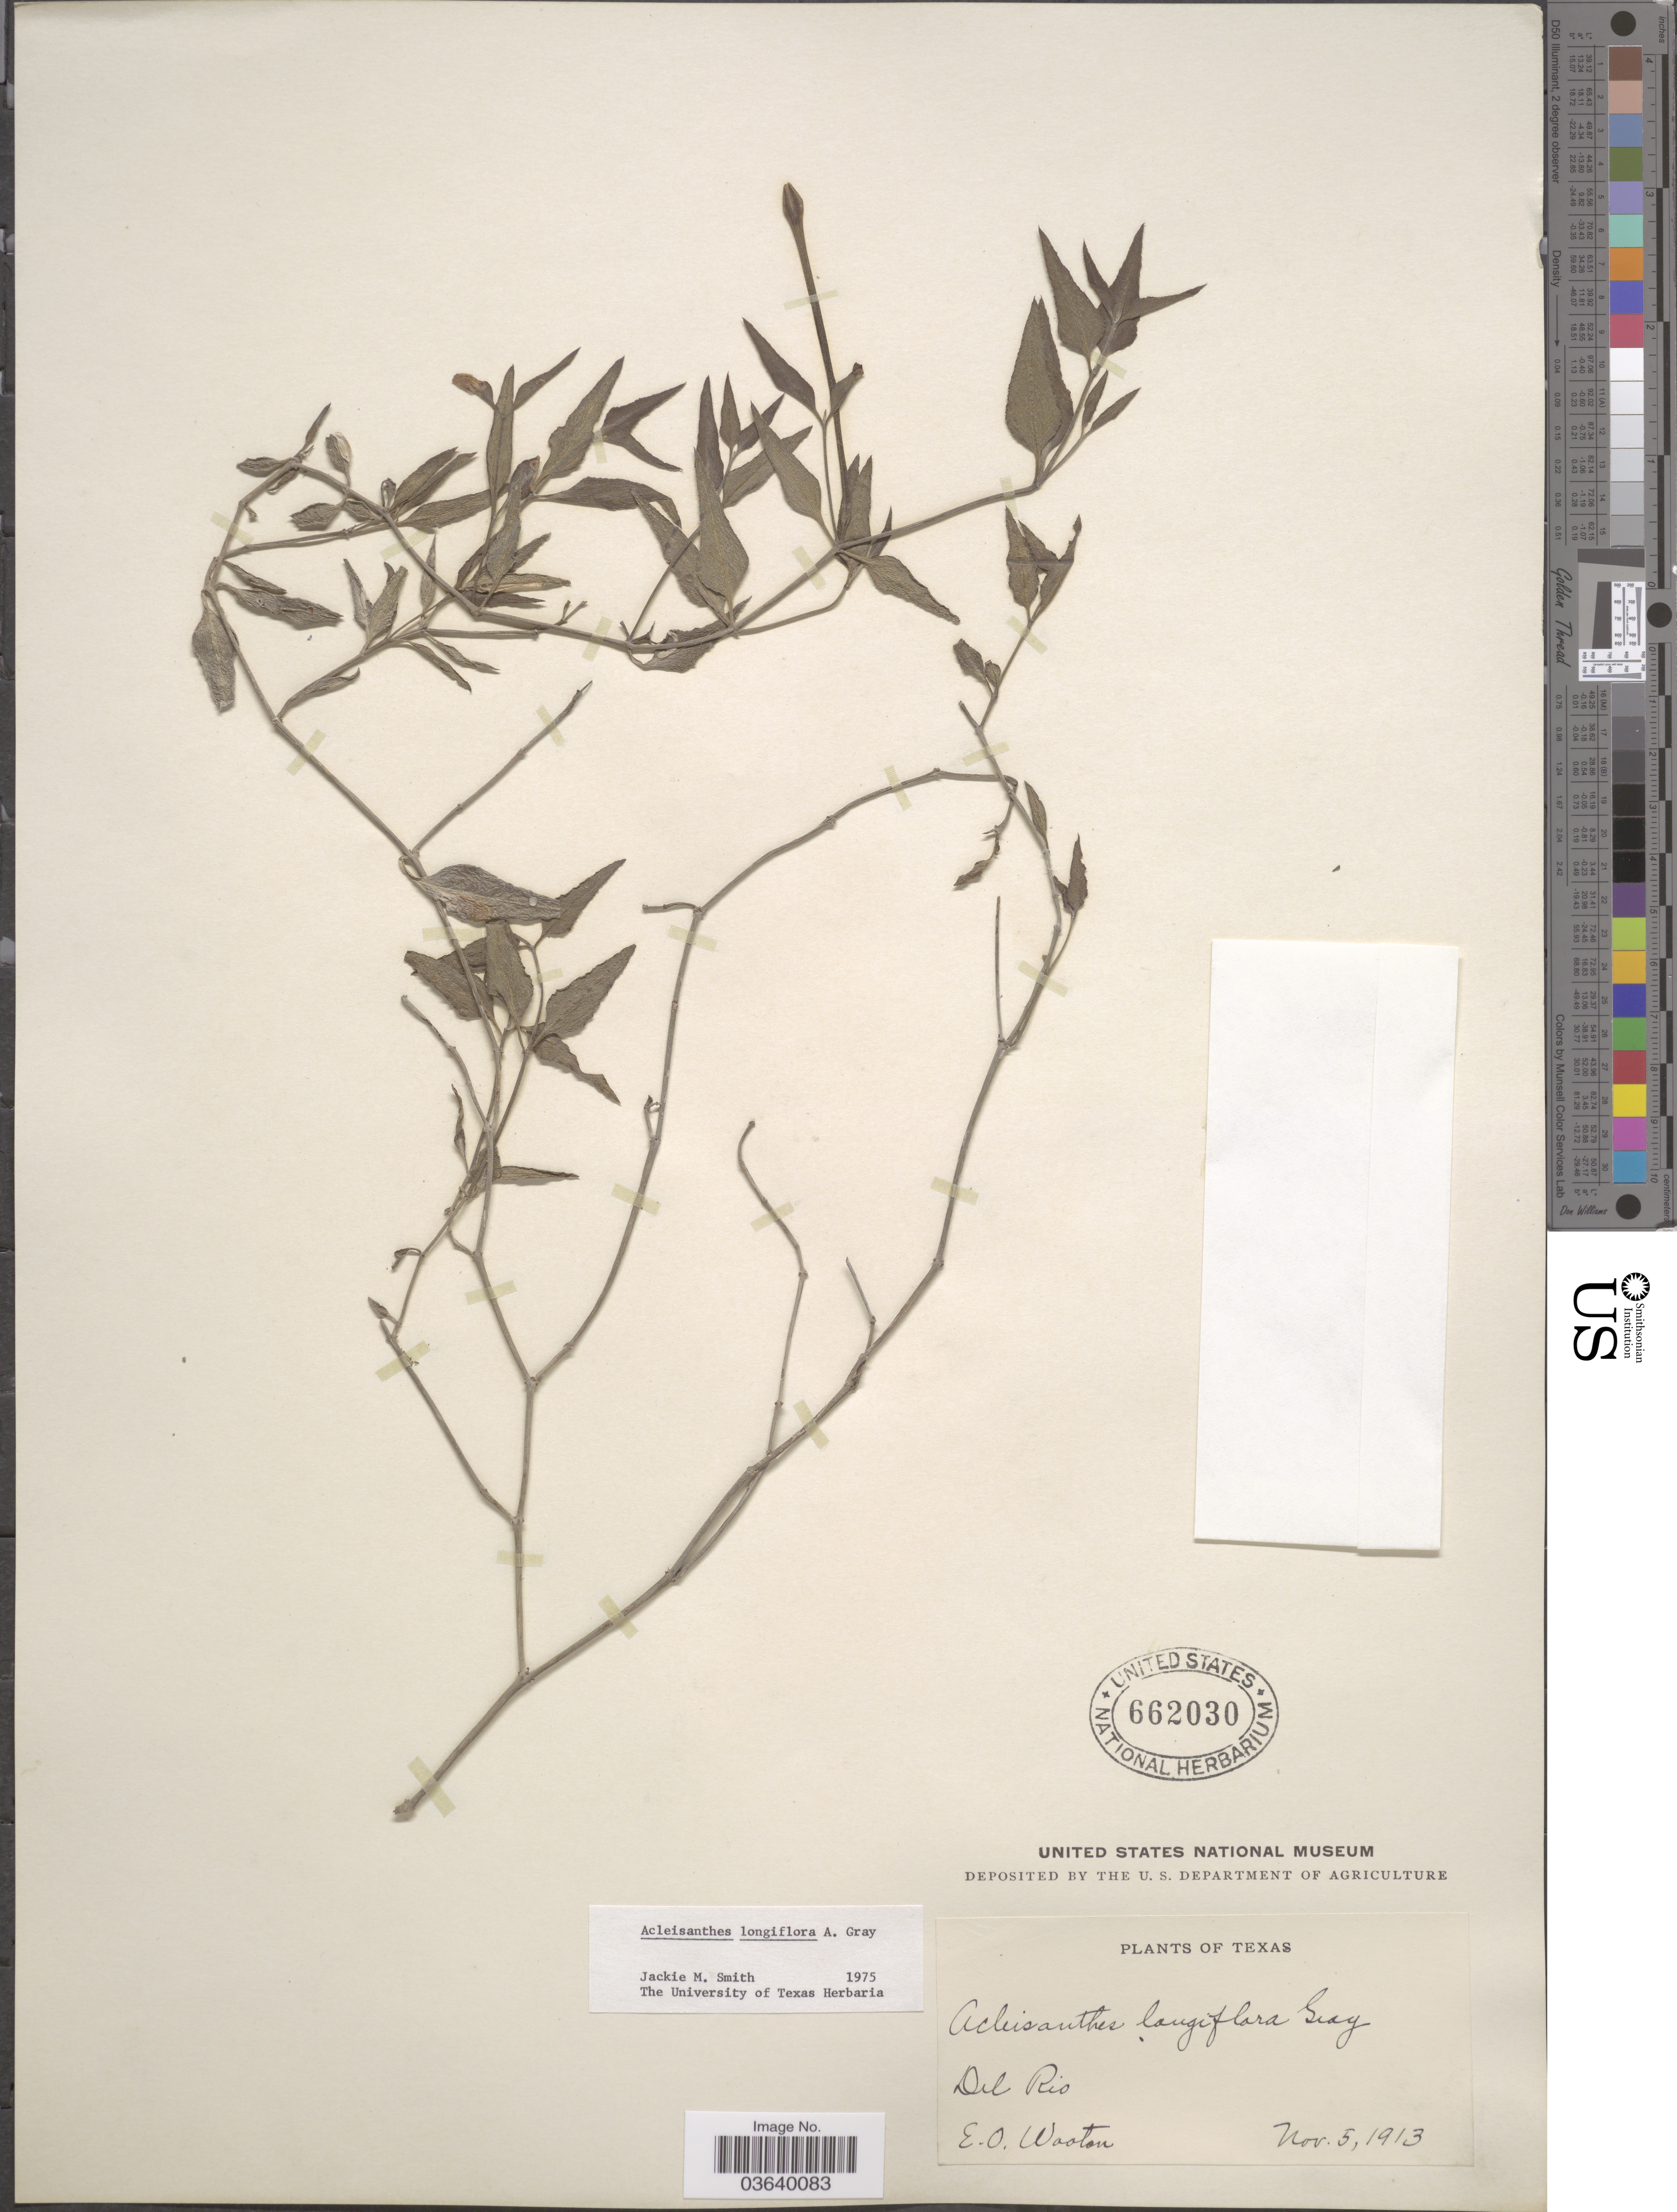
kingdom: Plantae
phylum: Tracheophyta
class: Magnoliopsida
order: Caryophyllales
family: Nyctaginaceae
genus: Acleisanthes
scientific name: Acleisanthes longiflora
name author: A. Gray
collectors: E. O. Wooton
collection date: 1913-11-05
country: United States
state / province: Texas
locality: Del Rio.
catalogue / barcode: US 662030